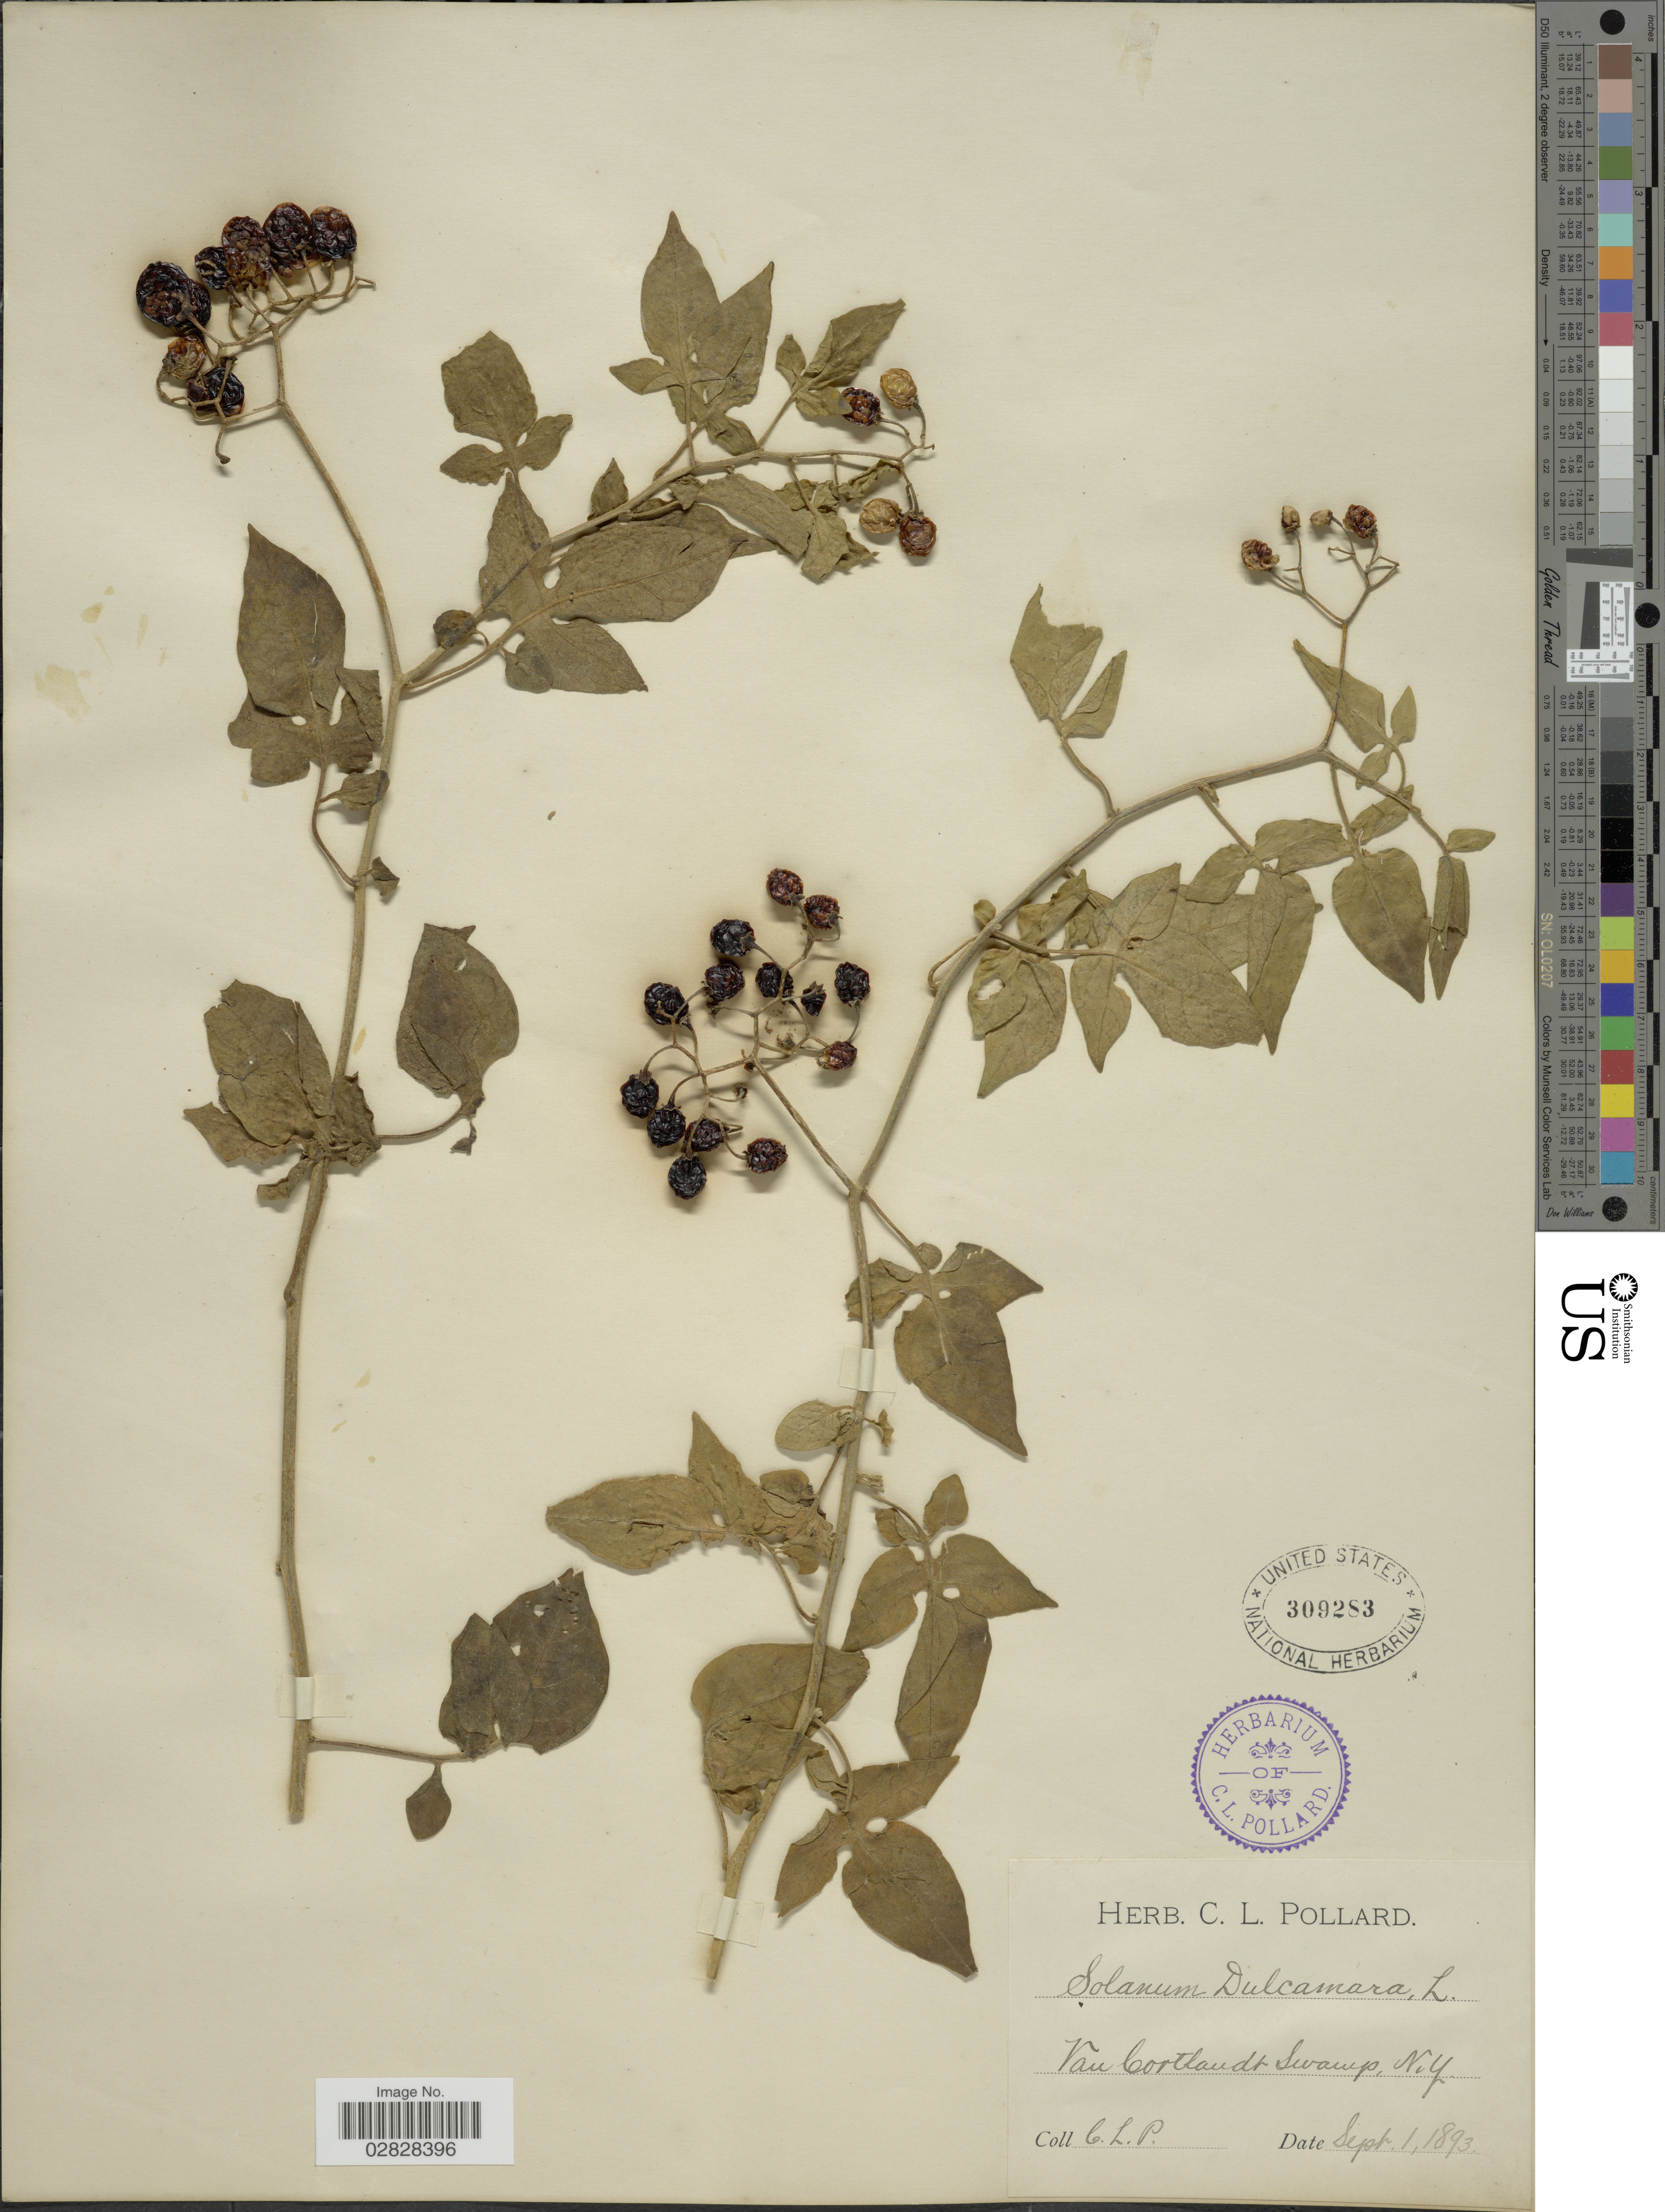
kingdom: Plantae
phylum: Tracheophyta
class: Magnoliopsida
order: Solanales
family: Solanaceae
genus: Solanum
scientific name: Solanum dulcamara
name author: L.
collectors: C. L. Pollard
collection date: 1893-09-01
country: United States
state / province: New York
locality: Van Cortlandt Swamp.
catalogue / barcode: US 309283